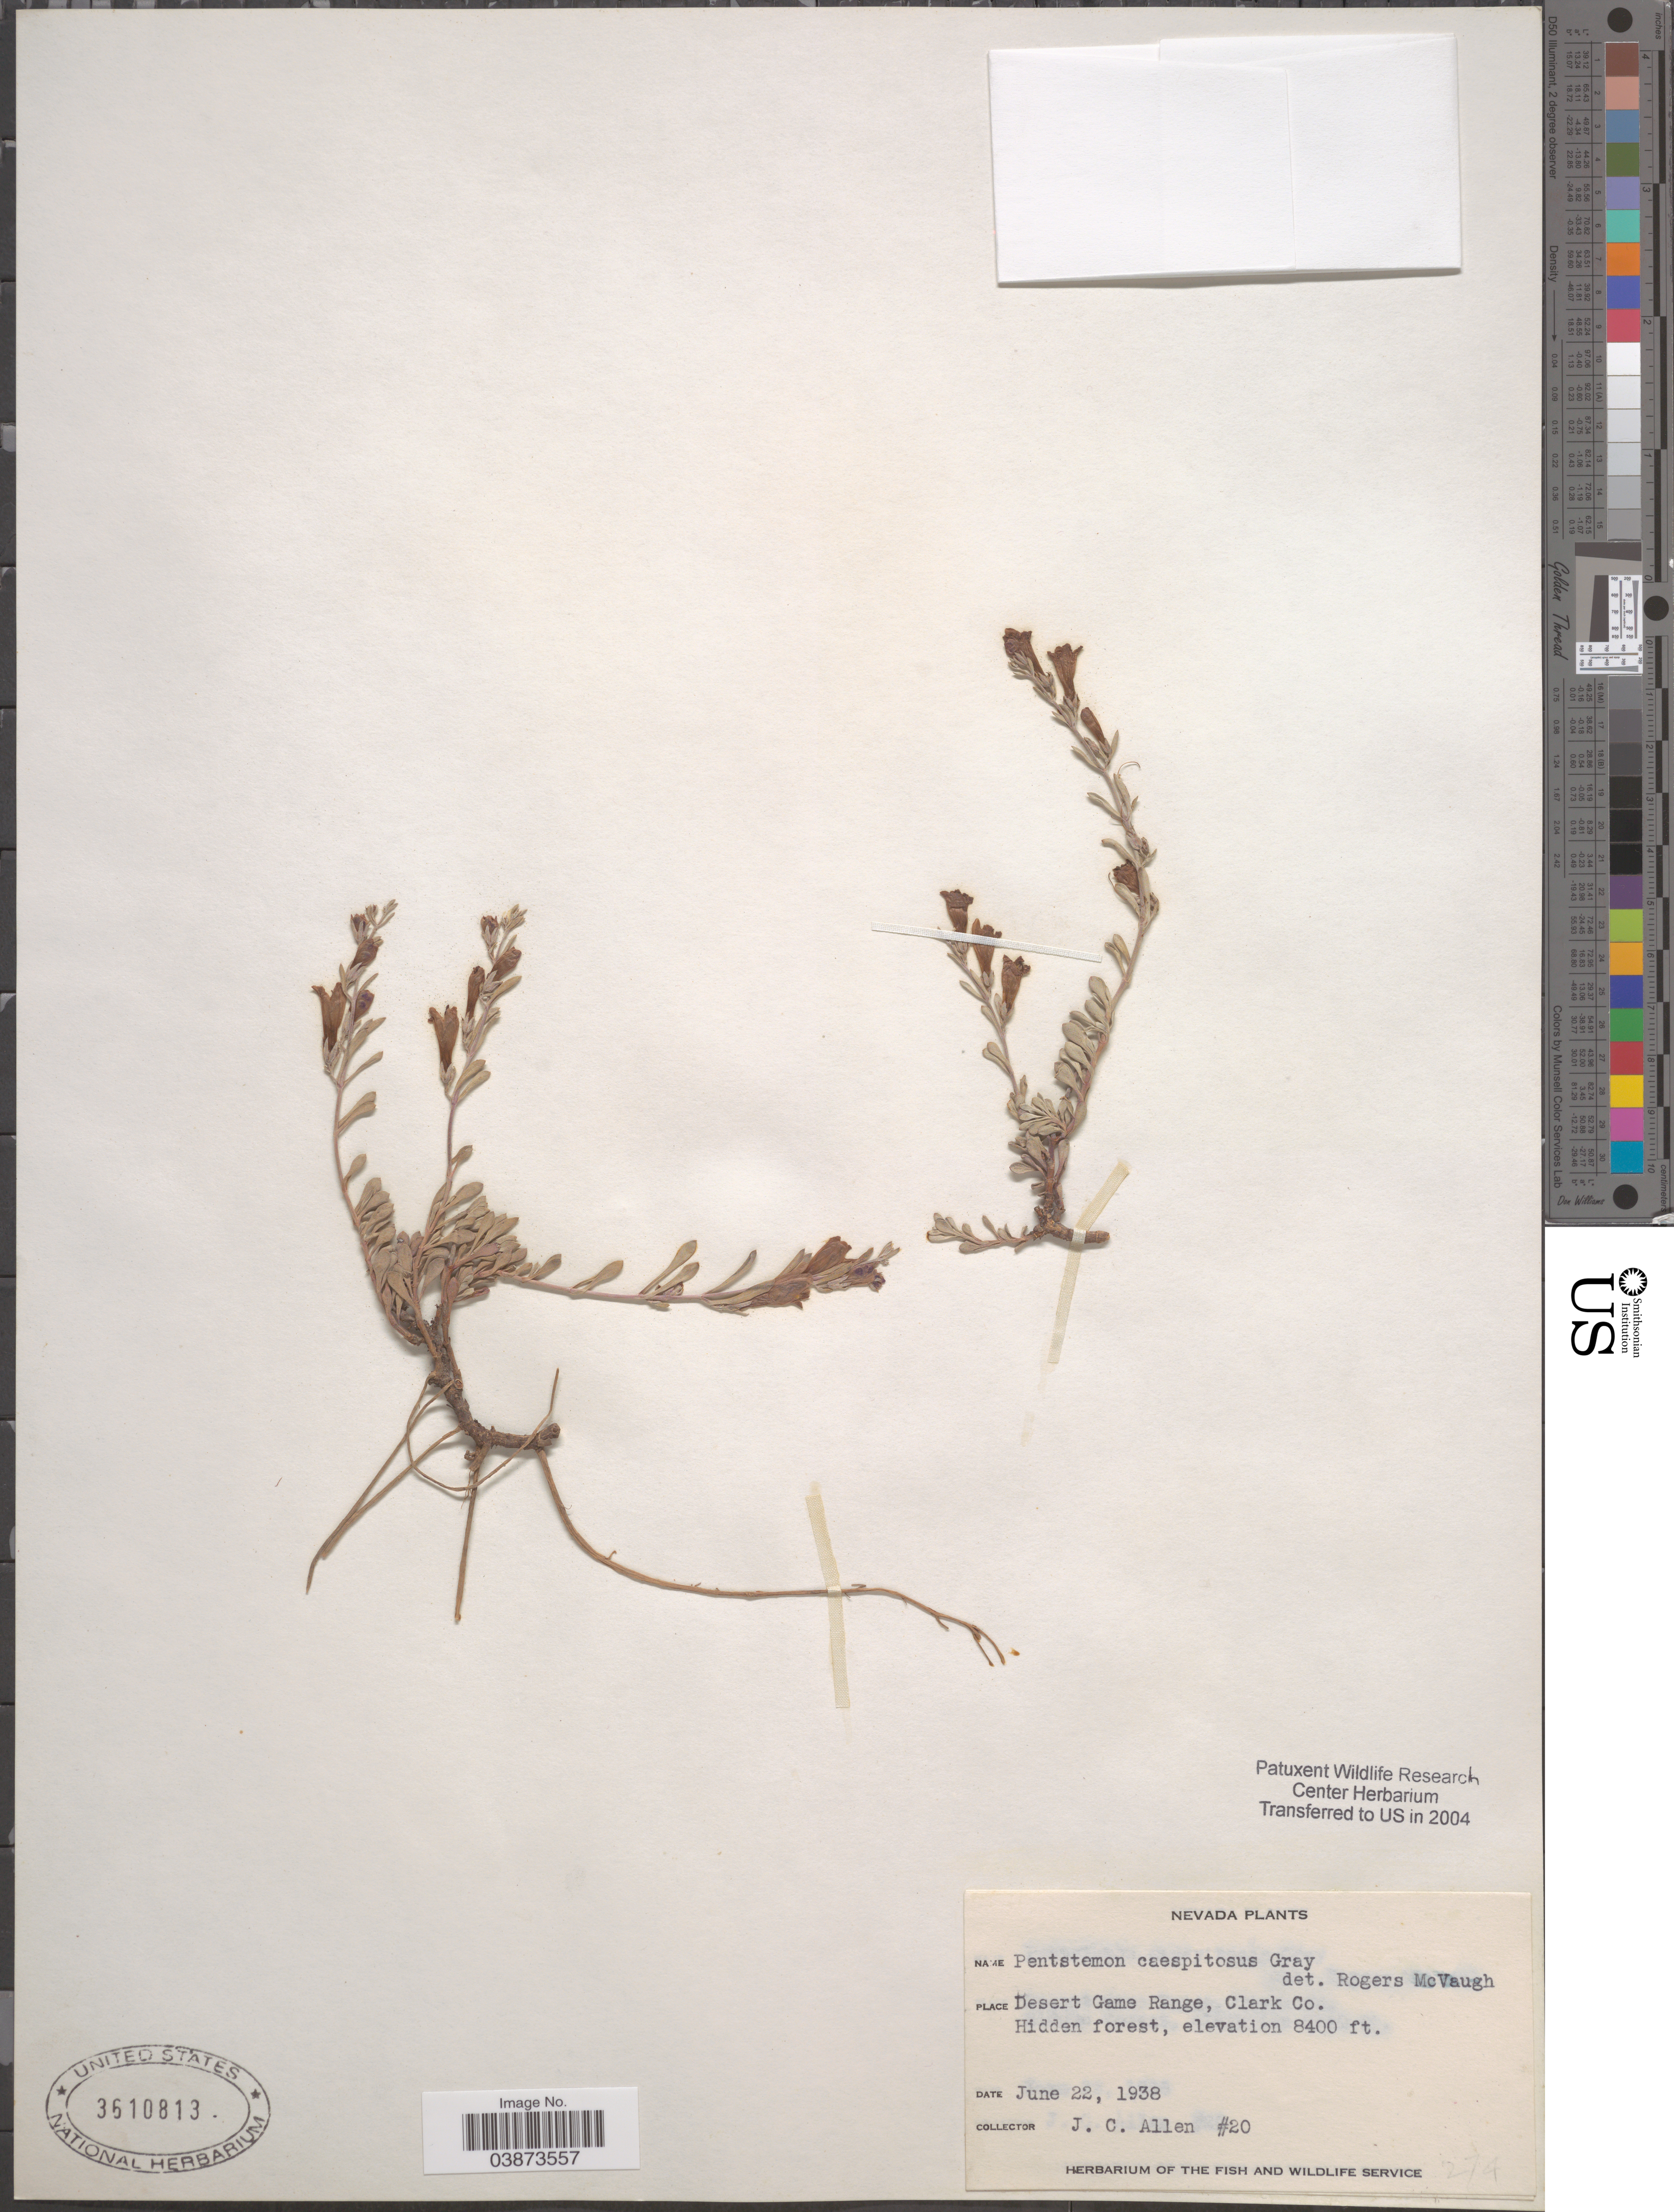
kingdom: Plantae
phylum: Tracheophyta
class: Magnoliopsida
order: Lamiales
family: Plantaginaceae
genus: Penstemon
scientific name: Penstemon caespitosus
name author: Nutt. ex A. Gray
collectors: J. C. Allen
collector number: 20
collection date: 1938-06-22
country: United States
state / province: Nevada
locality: Desert Game Range, Clark Co.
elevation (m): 2560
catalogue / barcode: US 3610813